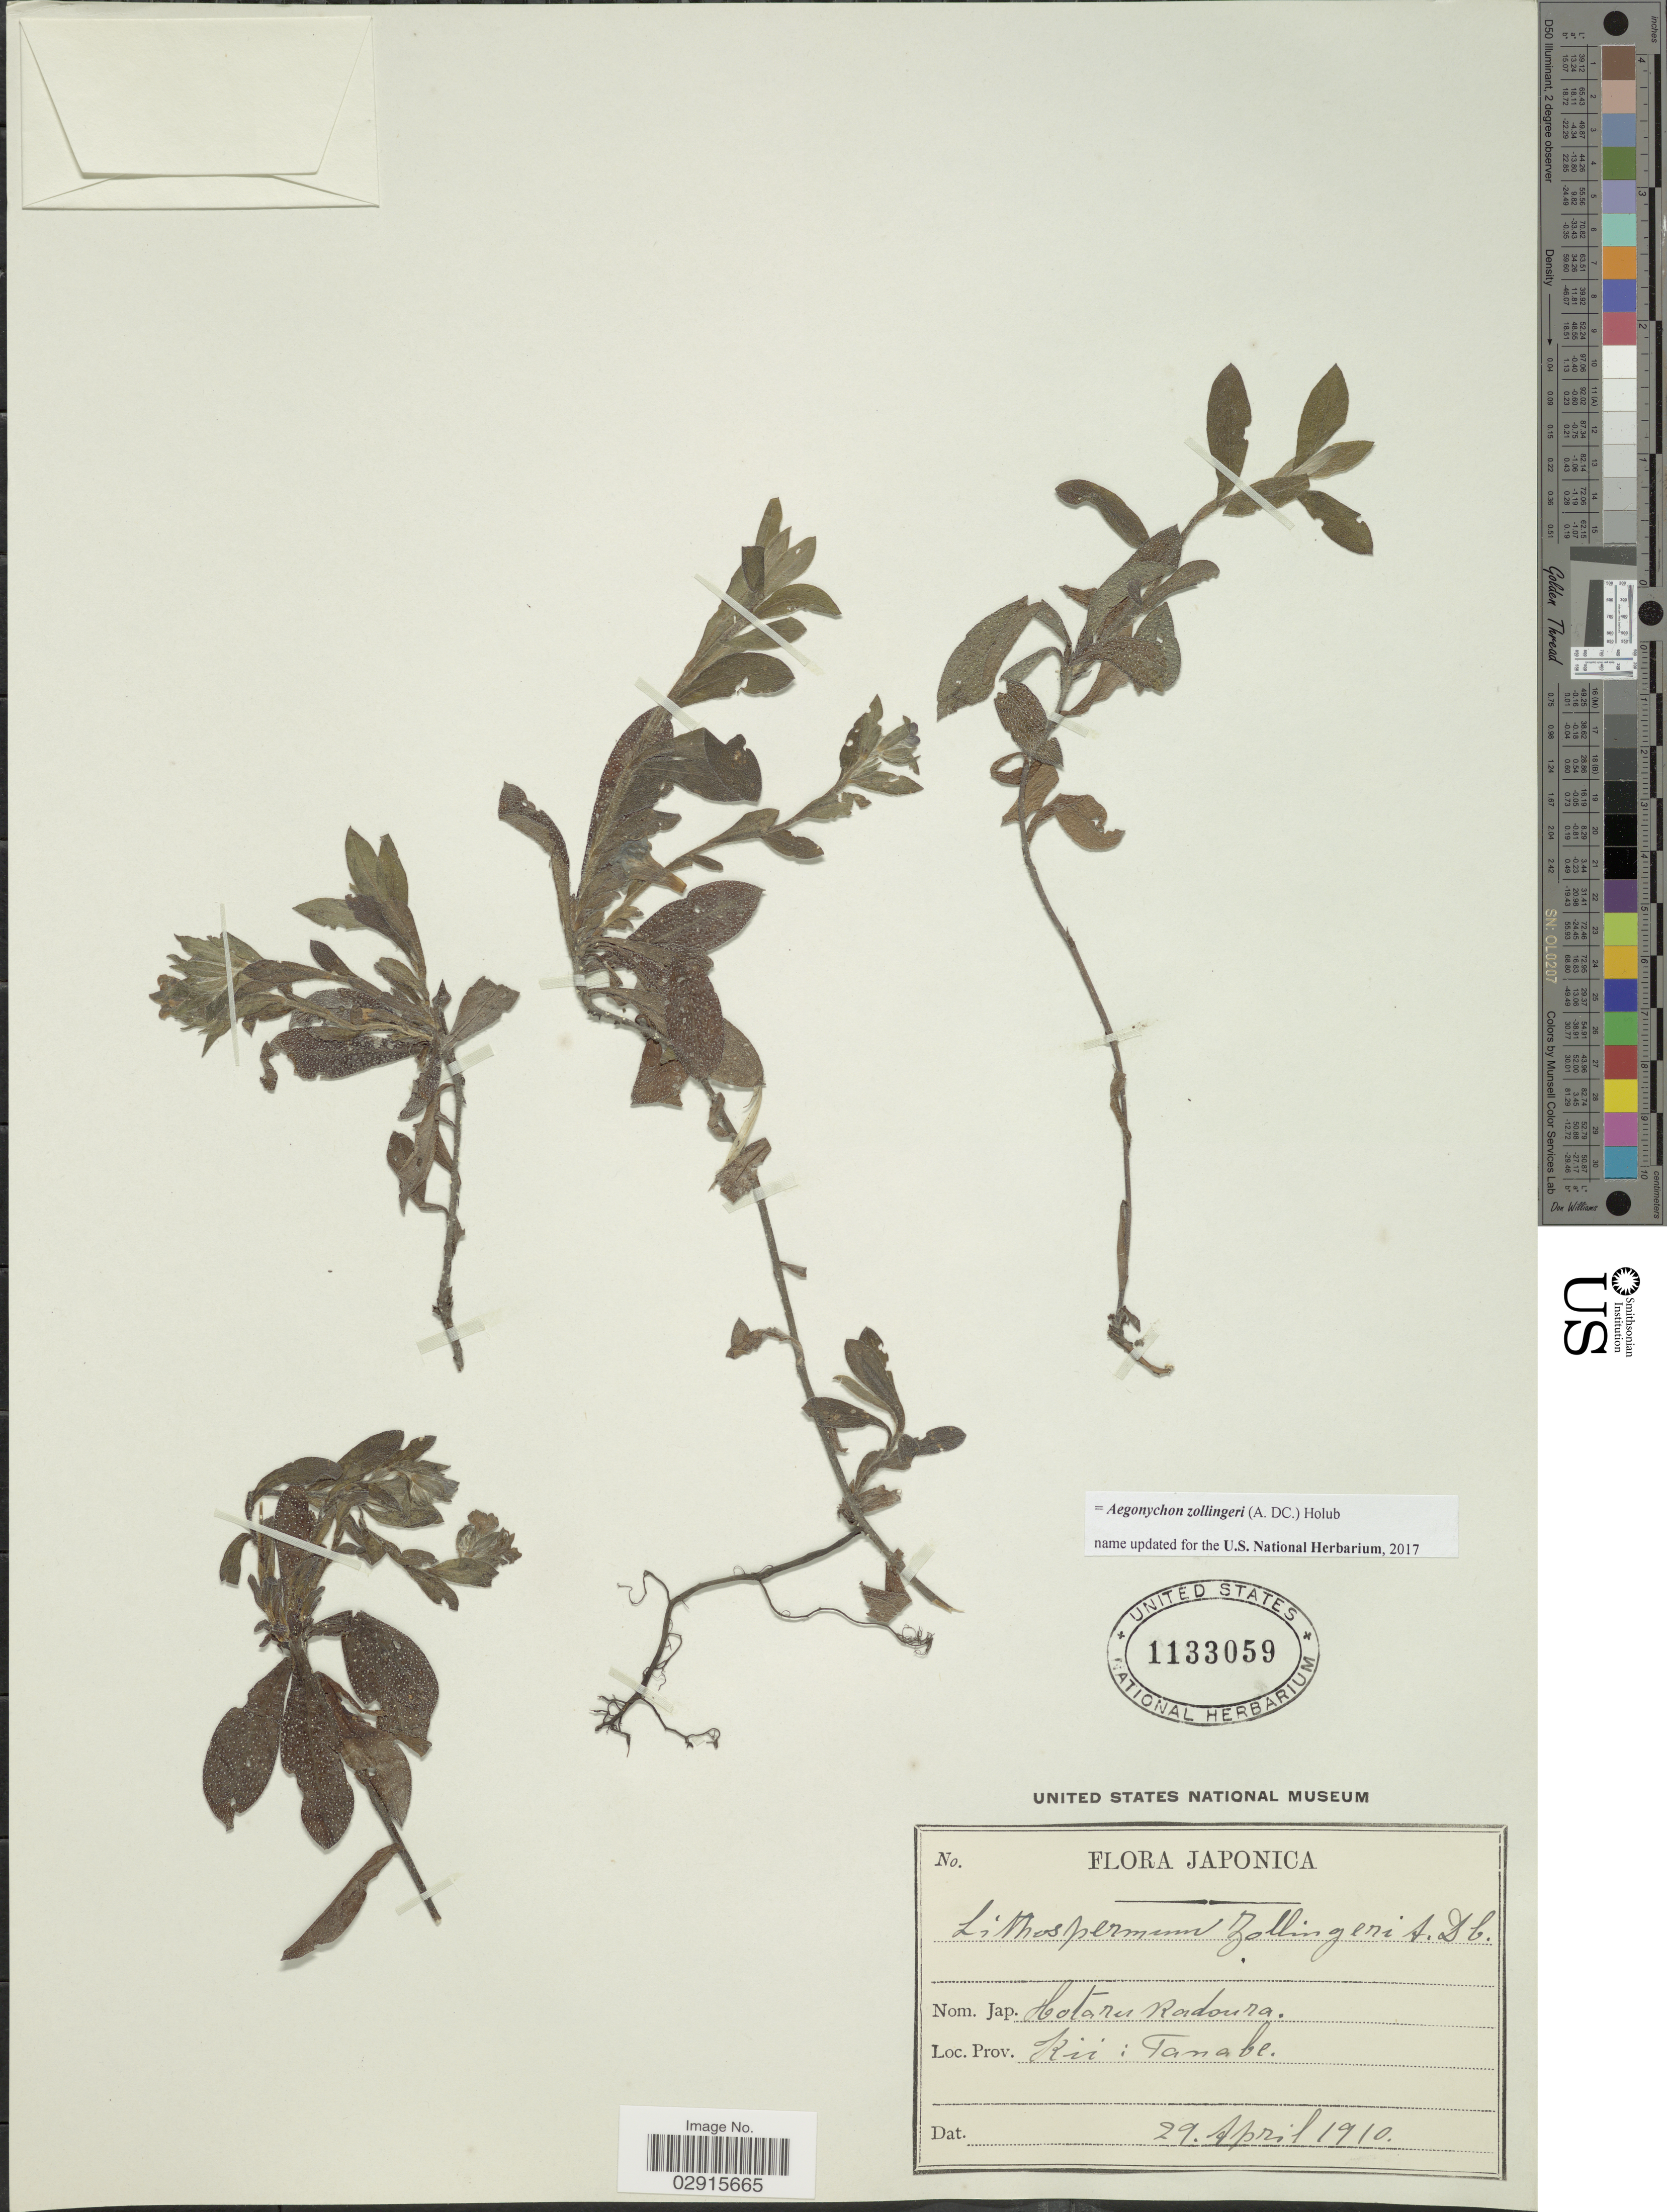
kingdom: Plantae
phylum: Tracheophyta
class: Magnoliopsida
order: Boraginales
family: Boraginaceae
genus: Aegonychon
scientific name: Aegonychon zollingeri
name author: (A. DC.) Holub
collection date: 1910-04-29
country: Japan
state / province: Wakayama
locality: Japonica. Kii: Tanabe.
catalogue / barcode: US 1133059